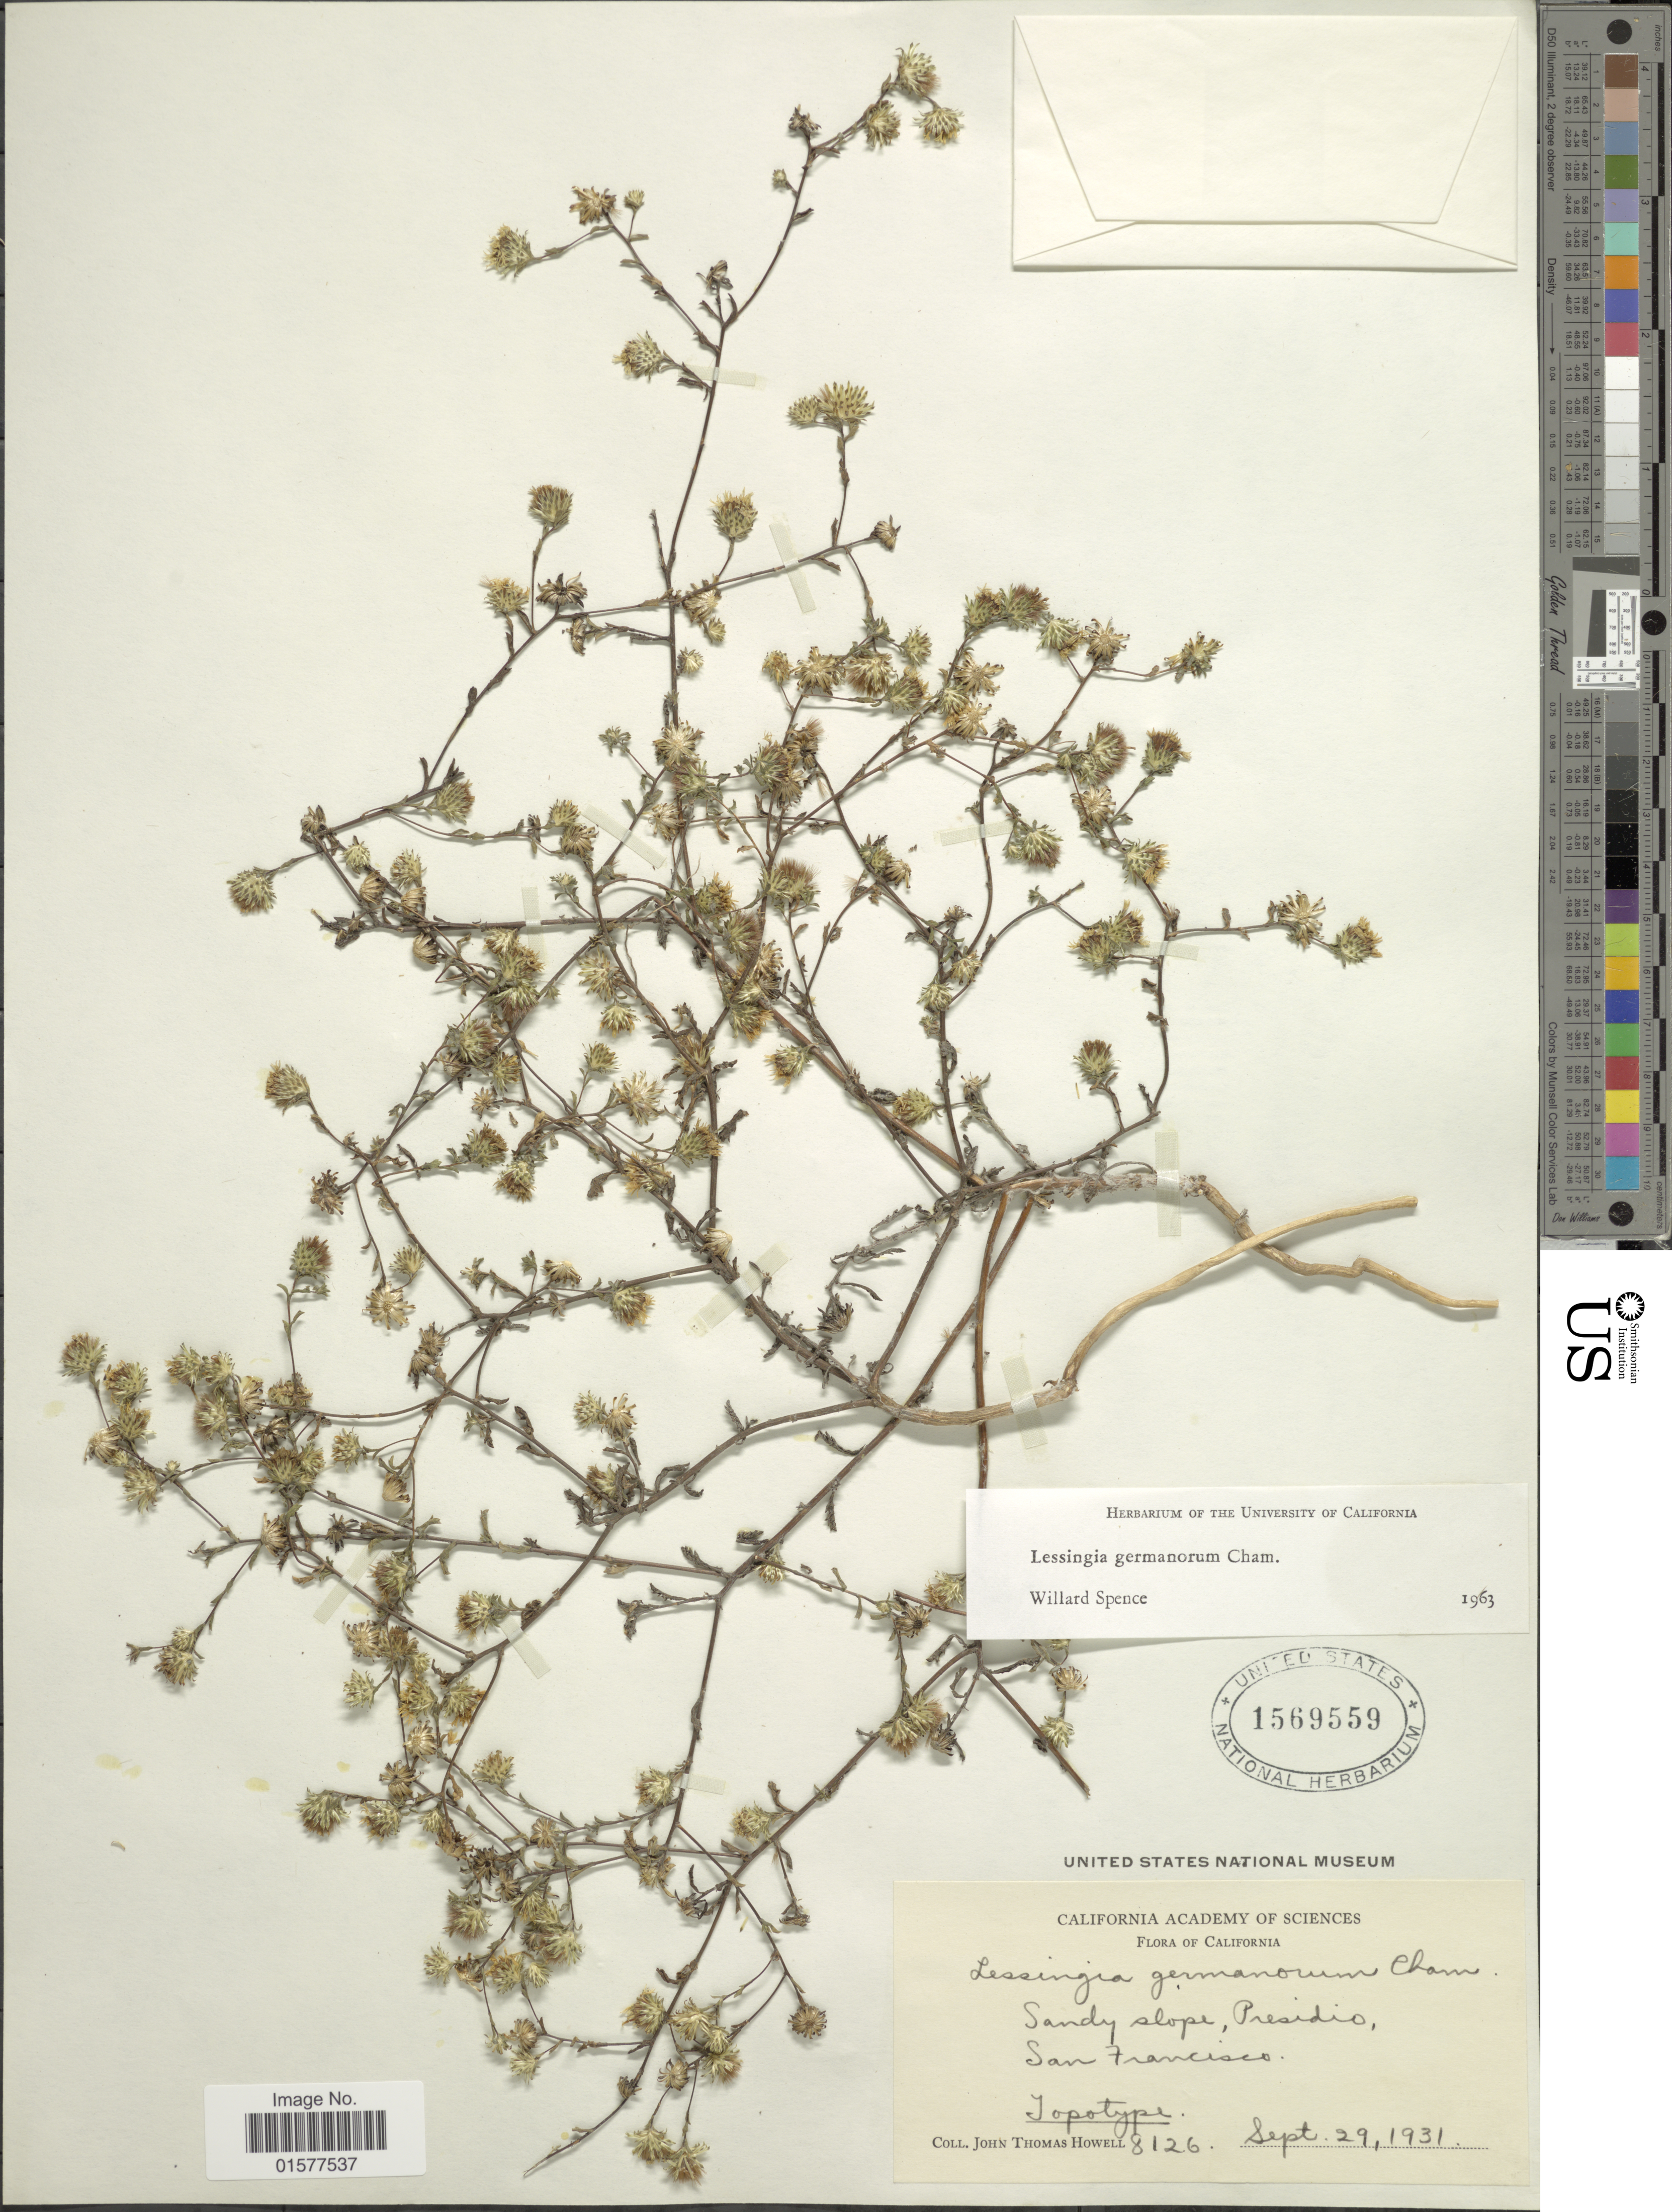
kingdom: Plantae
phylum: Tracheophyta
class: Magnoliopsida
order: Asterales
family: Asteraceae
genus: Lessingia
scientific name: Lessingia germanorum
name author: Cham.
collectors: J. T. Howell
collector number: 8126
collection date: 1931-07-29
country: United States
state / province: California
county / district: San Francisco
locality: Sandy slope, Presidio, San Francisco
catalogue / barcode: US 1569559